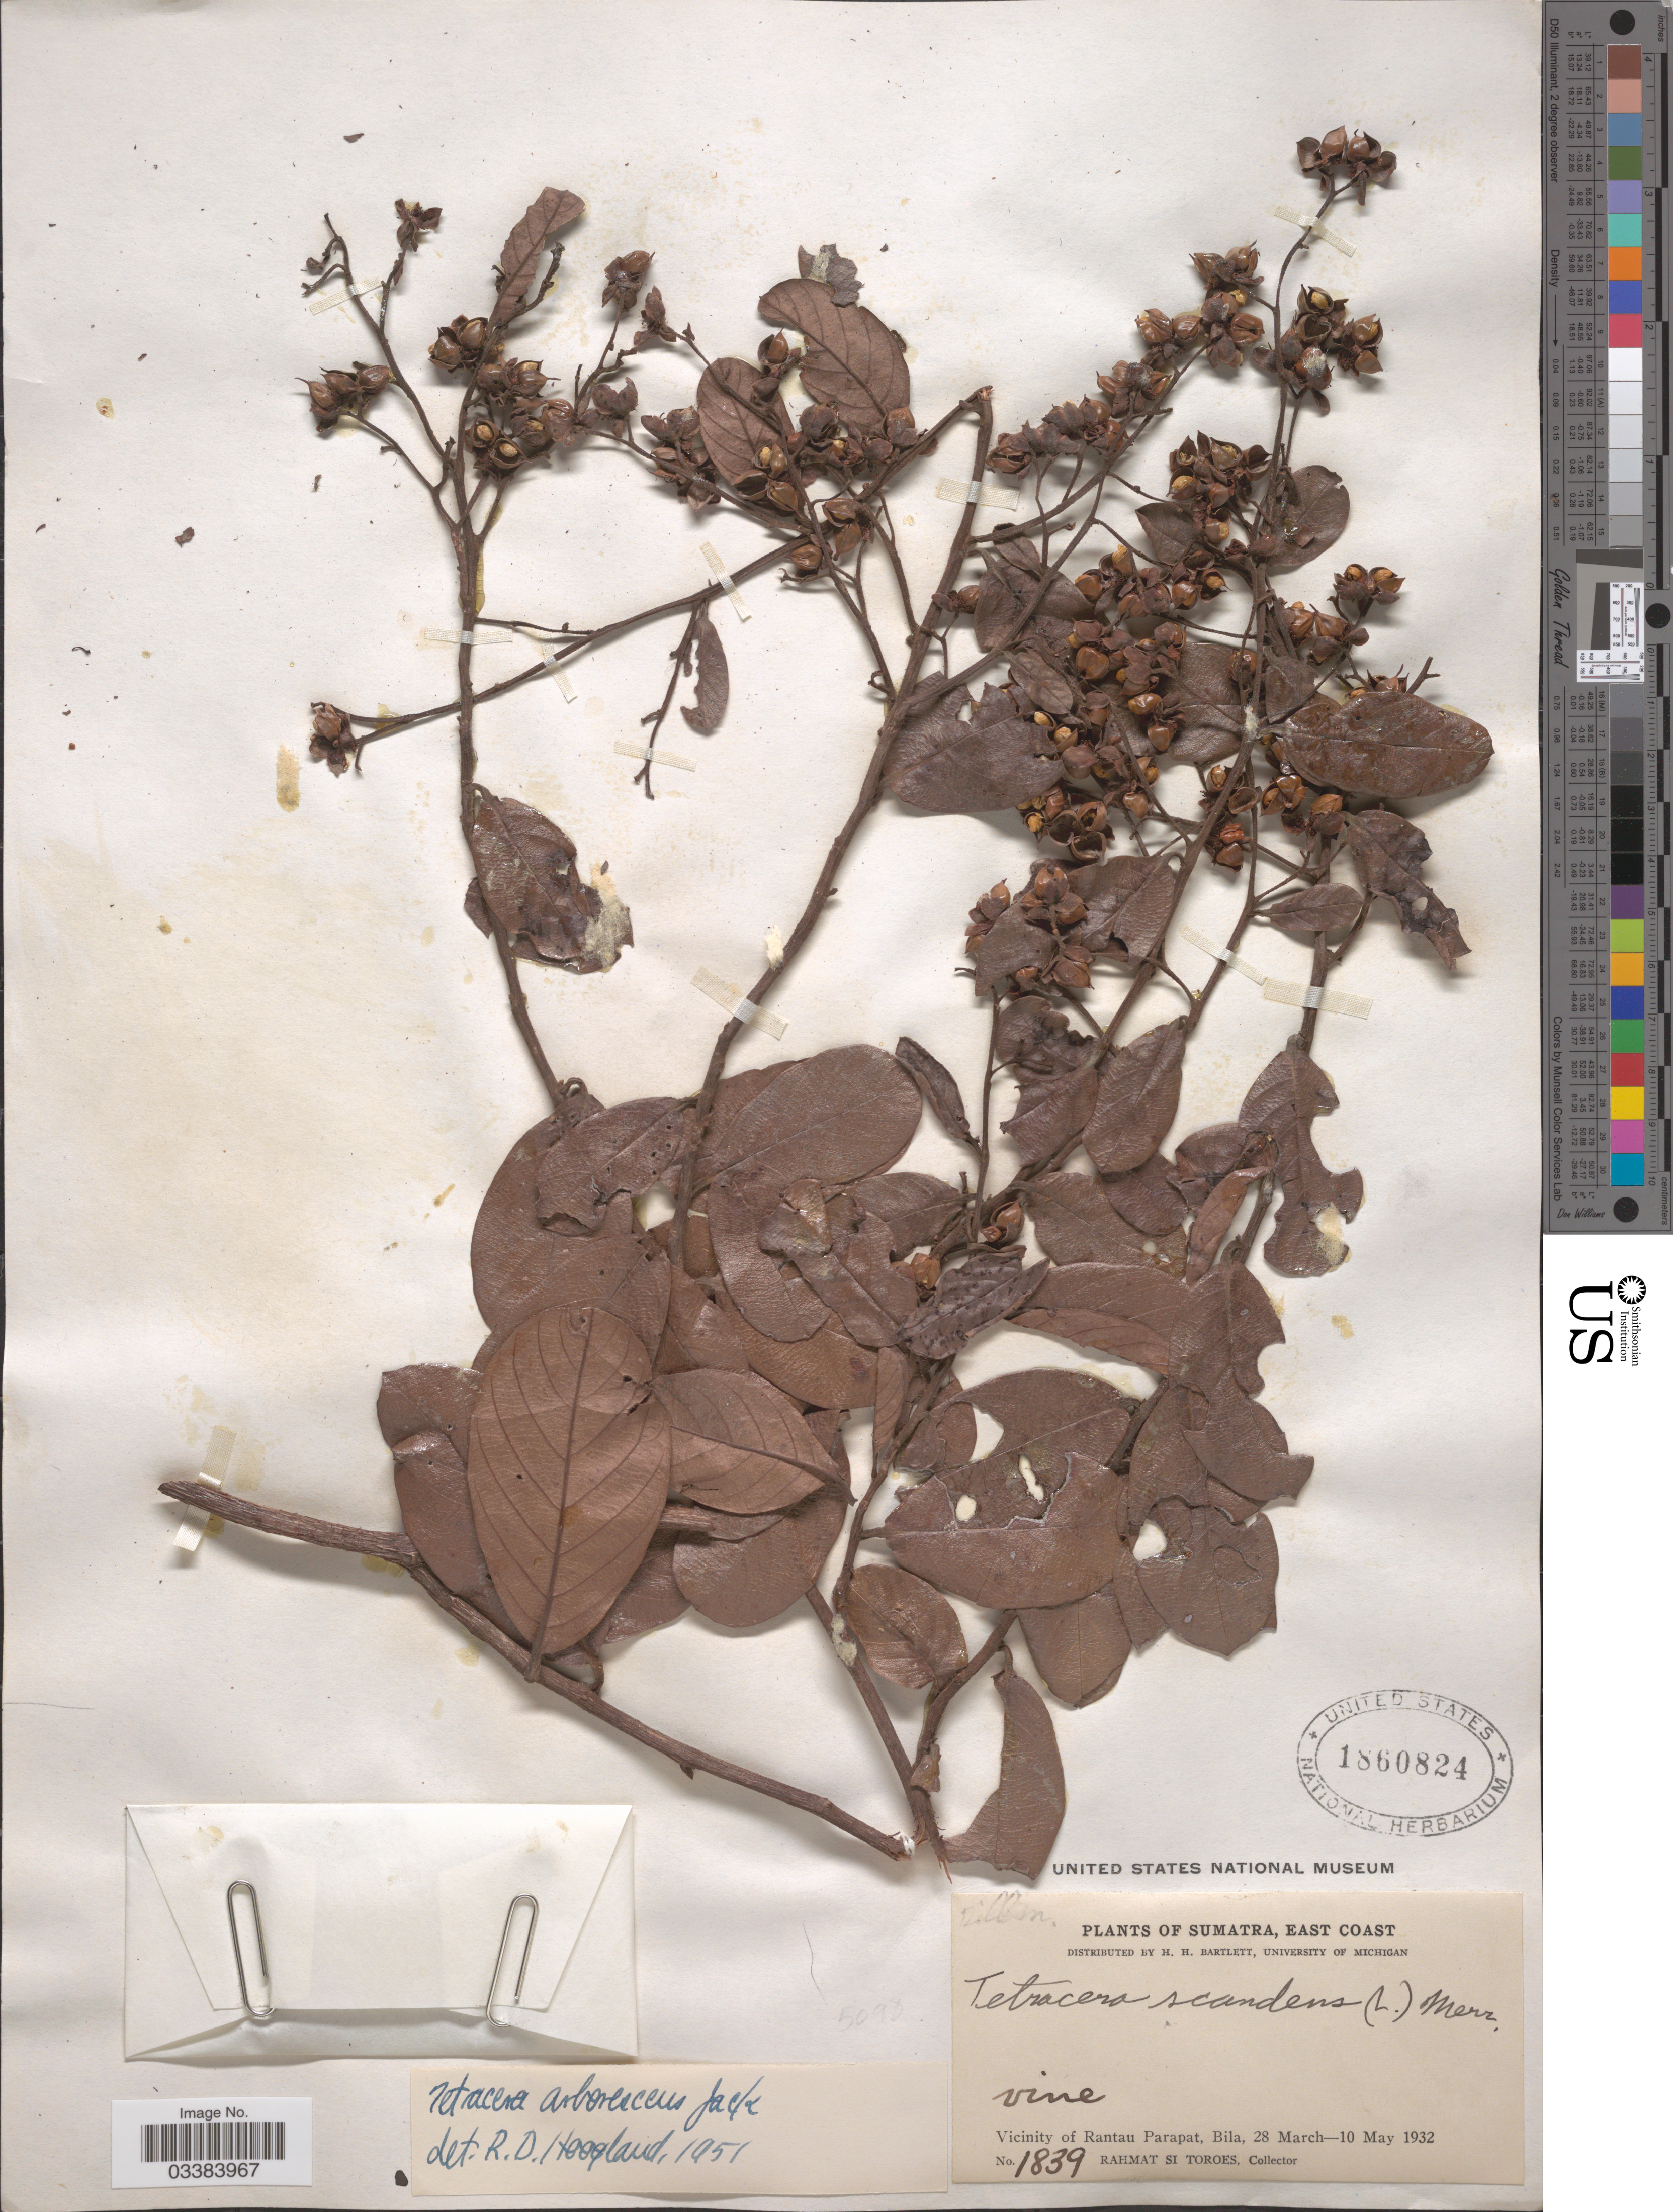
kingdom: Plantae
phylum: Tracheophyta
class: Magnoliopsida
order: Dilleniales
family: Dilleniaceae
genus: Tetracera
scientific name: Tetracera arborescens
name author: Jack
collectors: Rahmat Si Boeea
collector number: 1839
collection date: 1932-03-28/1932-05-10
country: Indonesia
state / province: Sumatra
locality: East Coast. Vicinity of Rantau Parapat, Bila.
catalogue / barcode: US 1860824